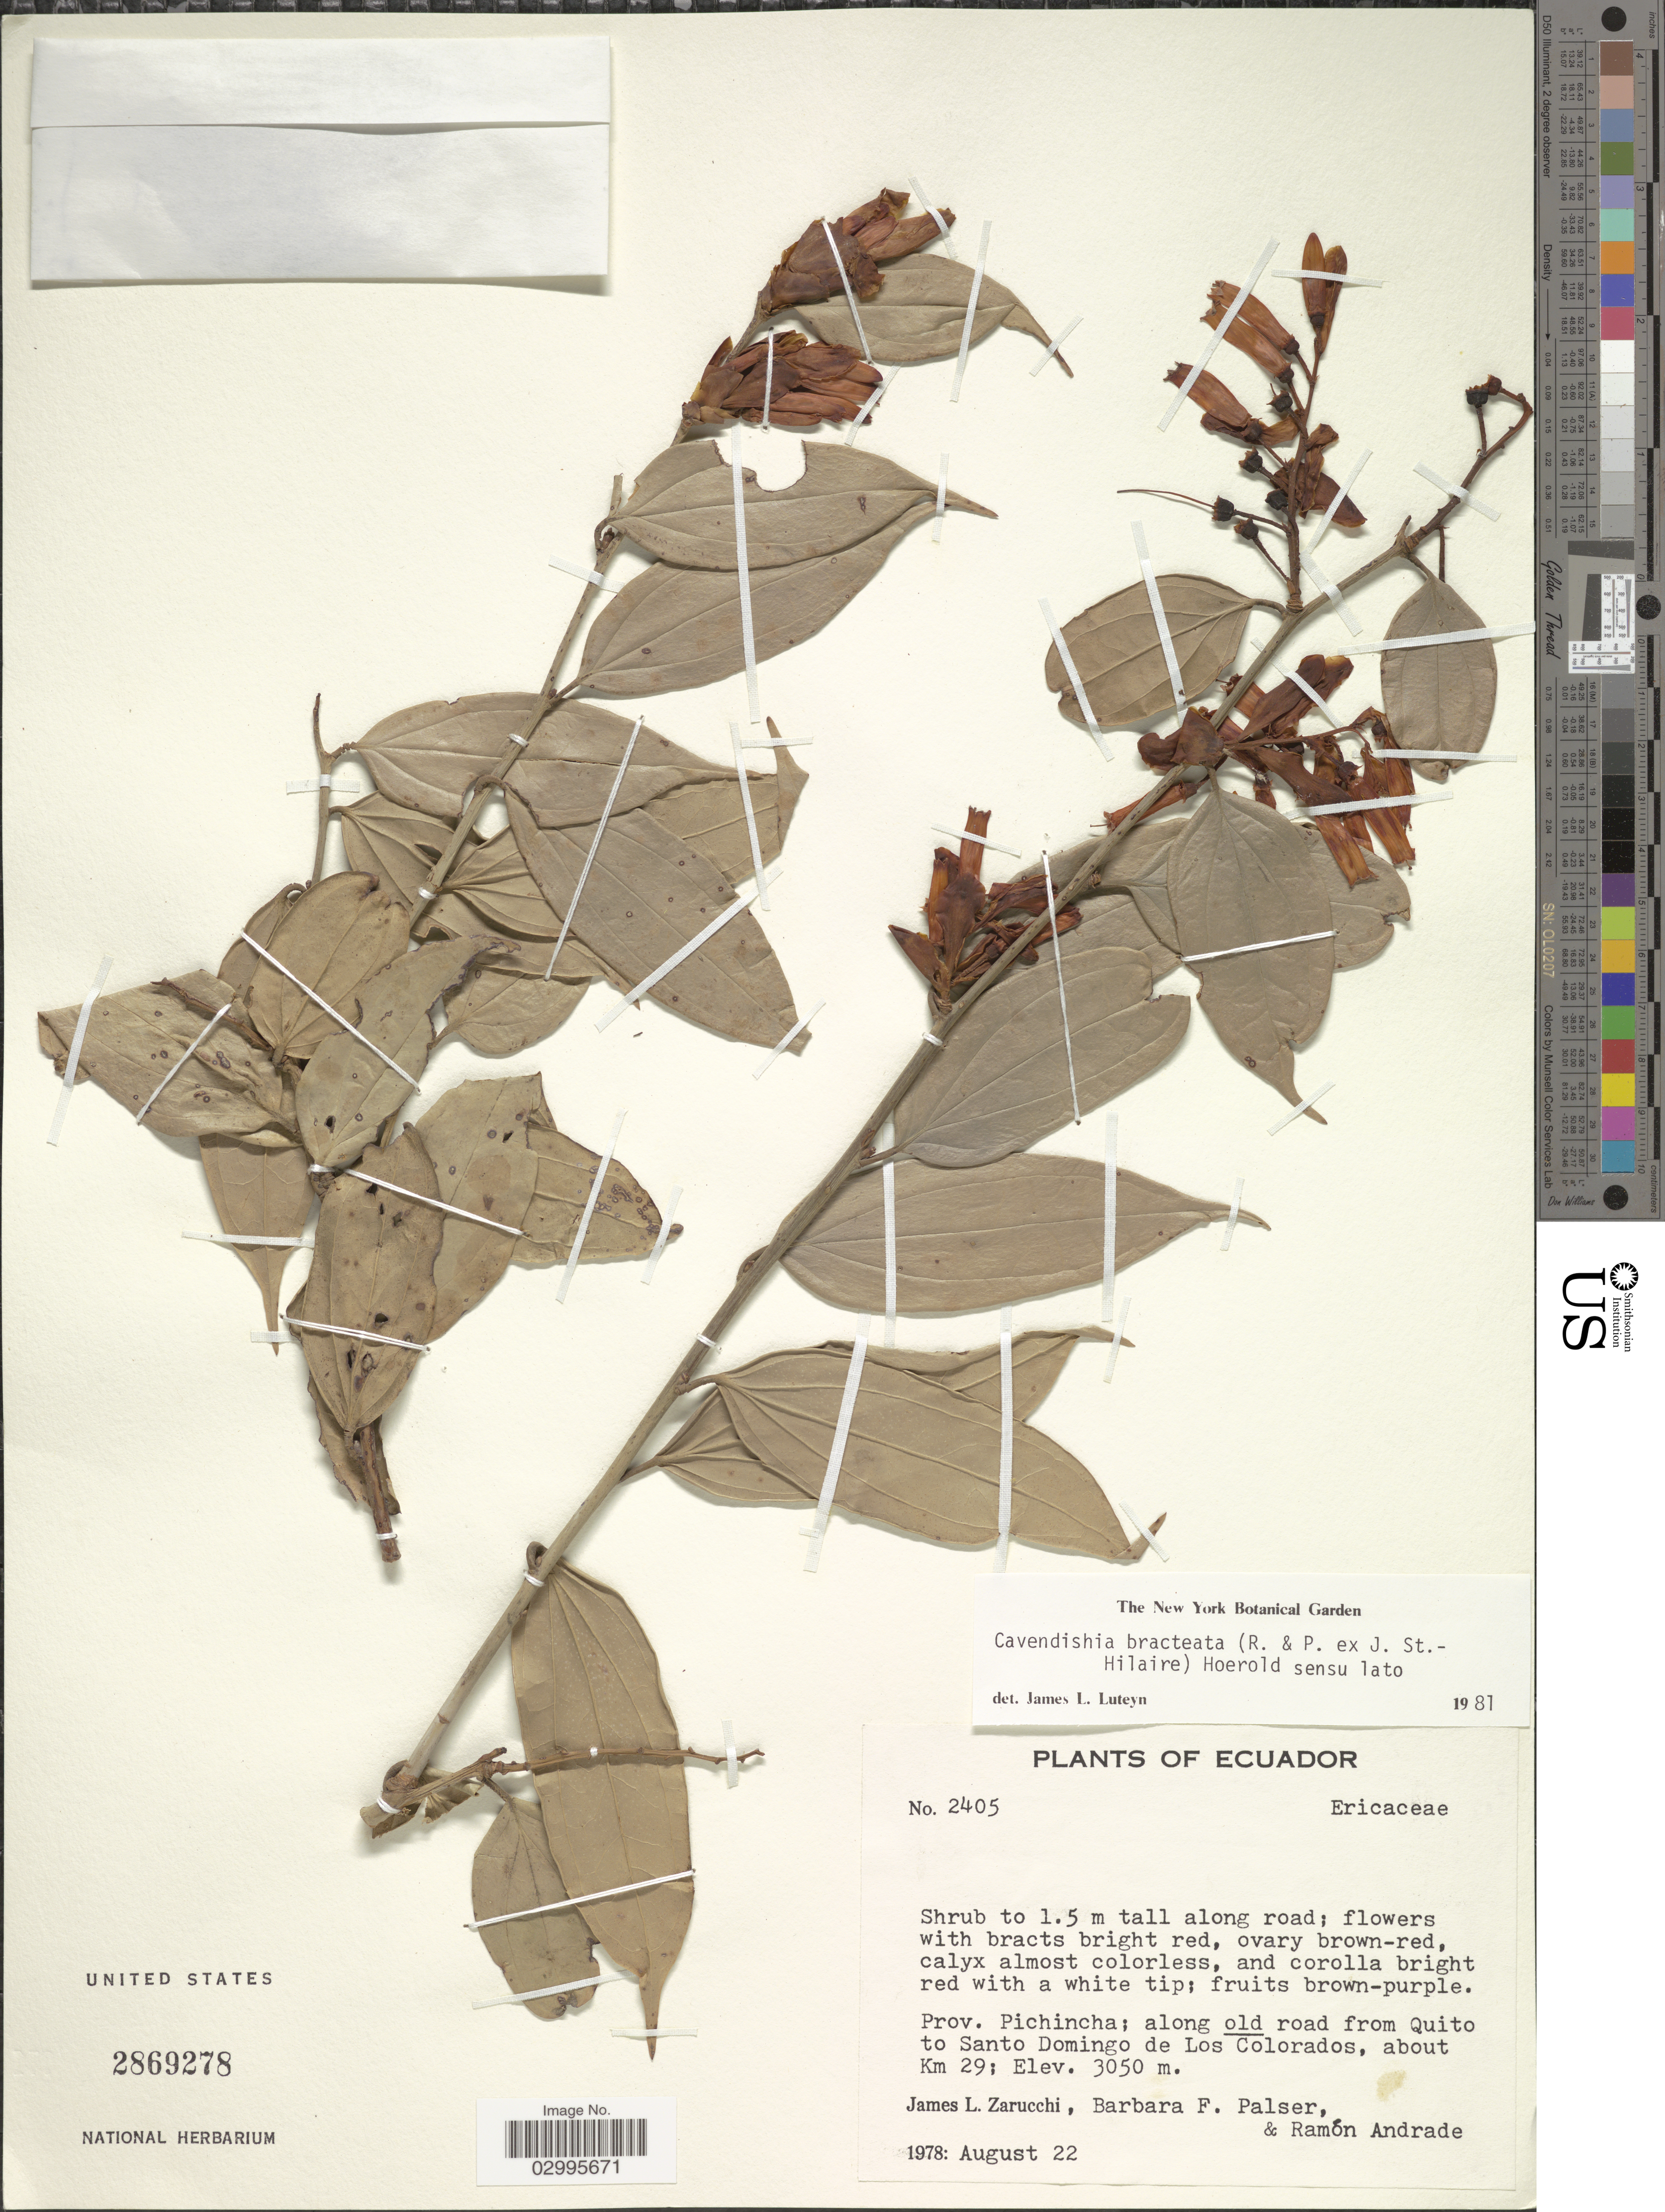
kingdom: Plantae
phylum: Tracheophyta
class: Magnoliopsida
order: Ericales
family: Ericaceae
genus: Cavendishia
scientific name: Cavendishia bracteata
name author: (Ruiz & Pav. ex J. St.-Hil.) Hoerold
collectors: J. L. Zarucchi, B. Palser & R. Andrade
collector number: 2405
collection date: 1978-08-22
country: Ecuador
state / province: Pichincha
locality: Along old road from Quito to Santo Domingo de Los Colorados, about Km 29.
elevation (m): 3050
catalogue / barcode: US 2869278